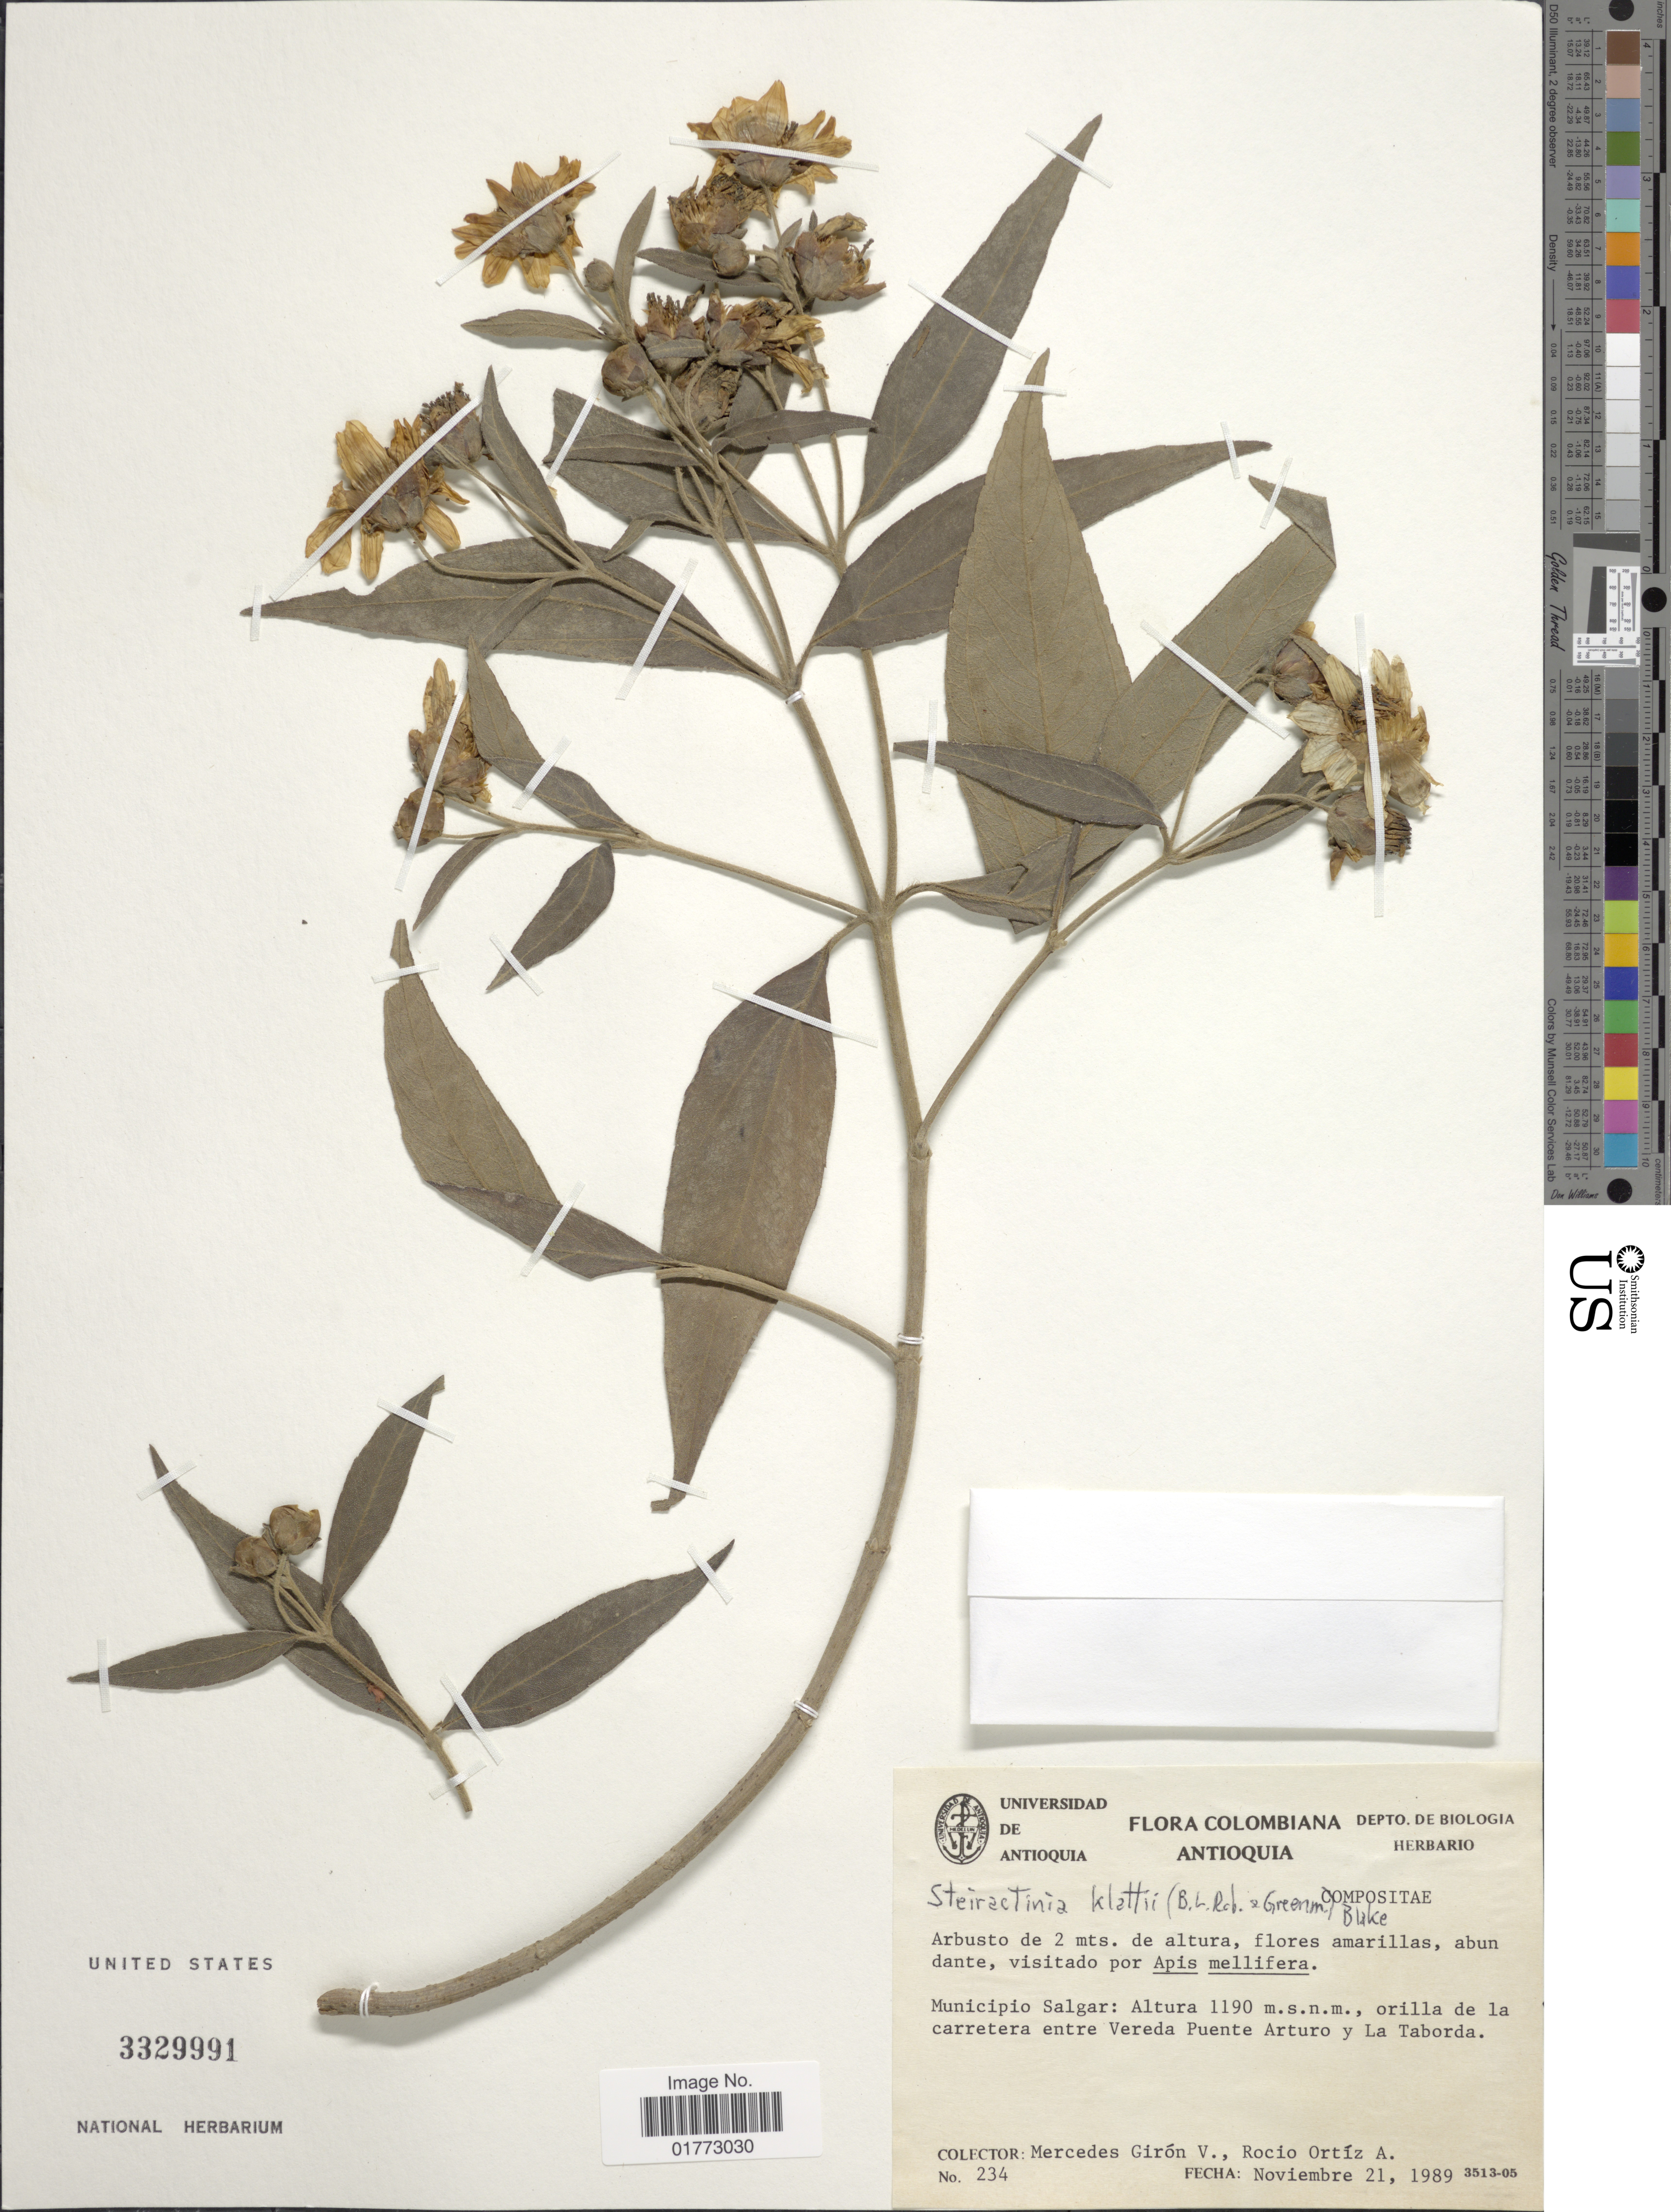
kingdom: Plantae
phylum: Tracheophyta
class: Magnoliopsida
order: Asterales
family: Asteraceae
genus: Steiractinia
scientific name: Steiractinia klattii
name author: S.F. Blake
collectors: M. Girón V. & R. Ortíz A.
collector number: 234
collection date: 1989-11-21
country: Colombia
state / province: Antioquia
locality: Municipio Salgar; orilla de la carretera entre Vereda Puente Arturo y la Taborda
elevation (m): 1190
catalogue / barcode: US 3329991